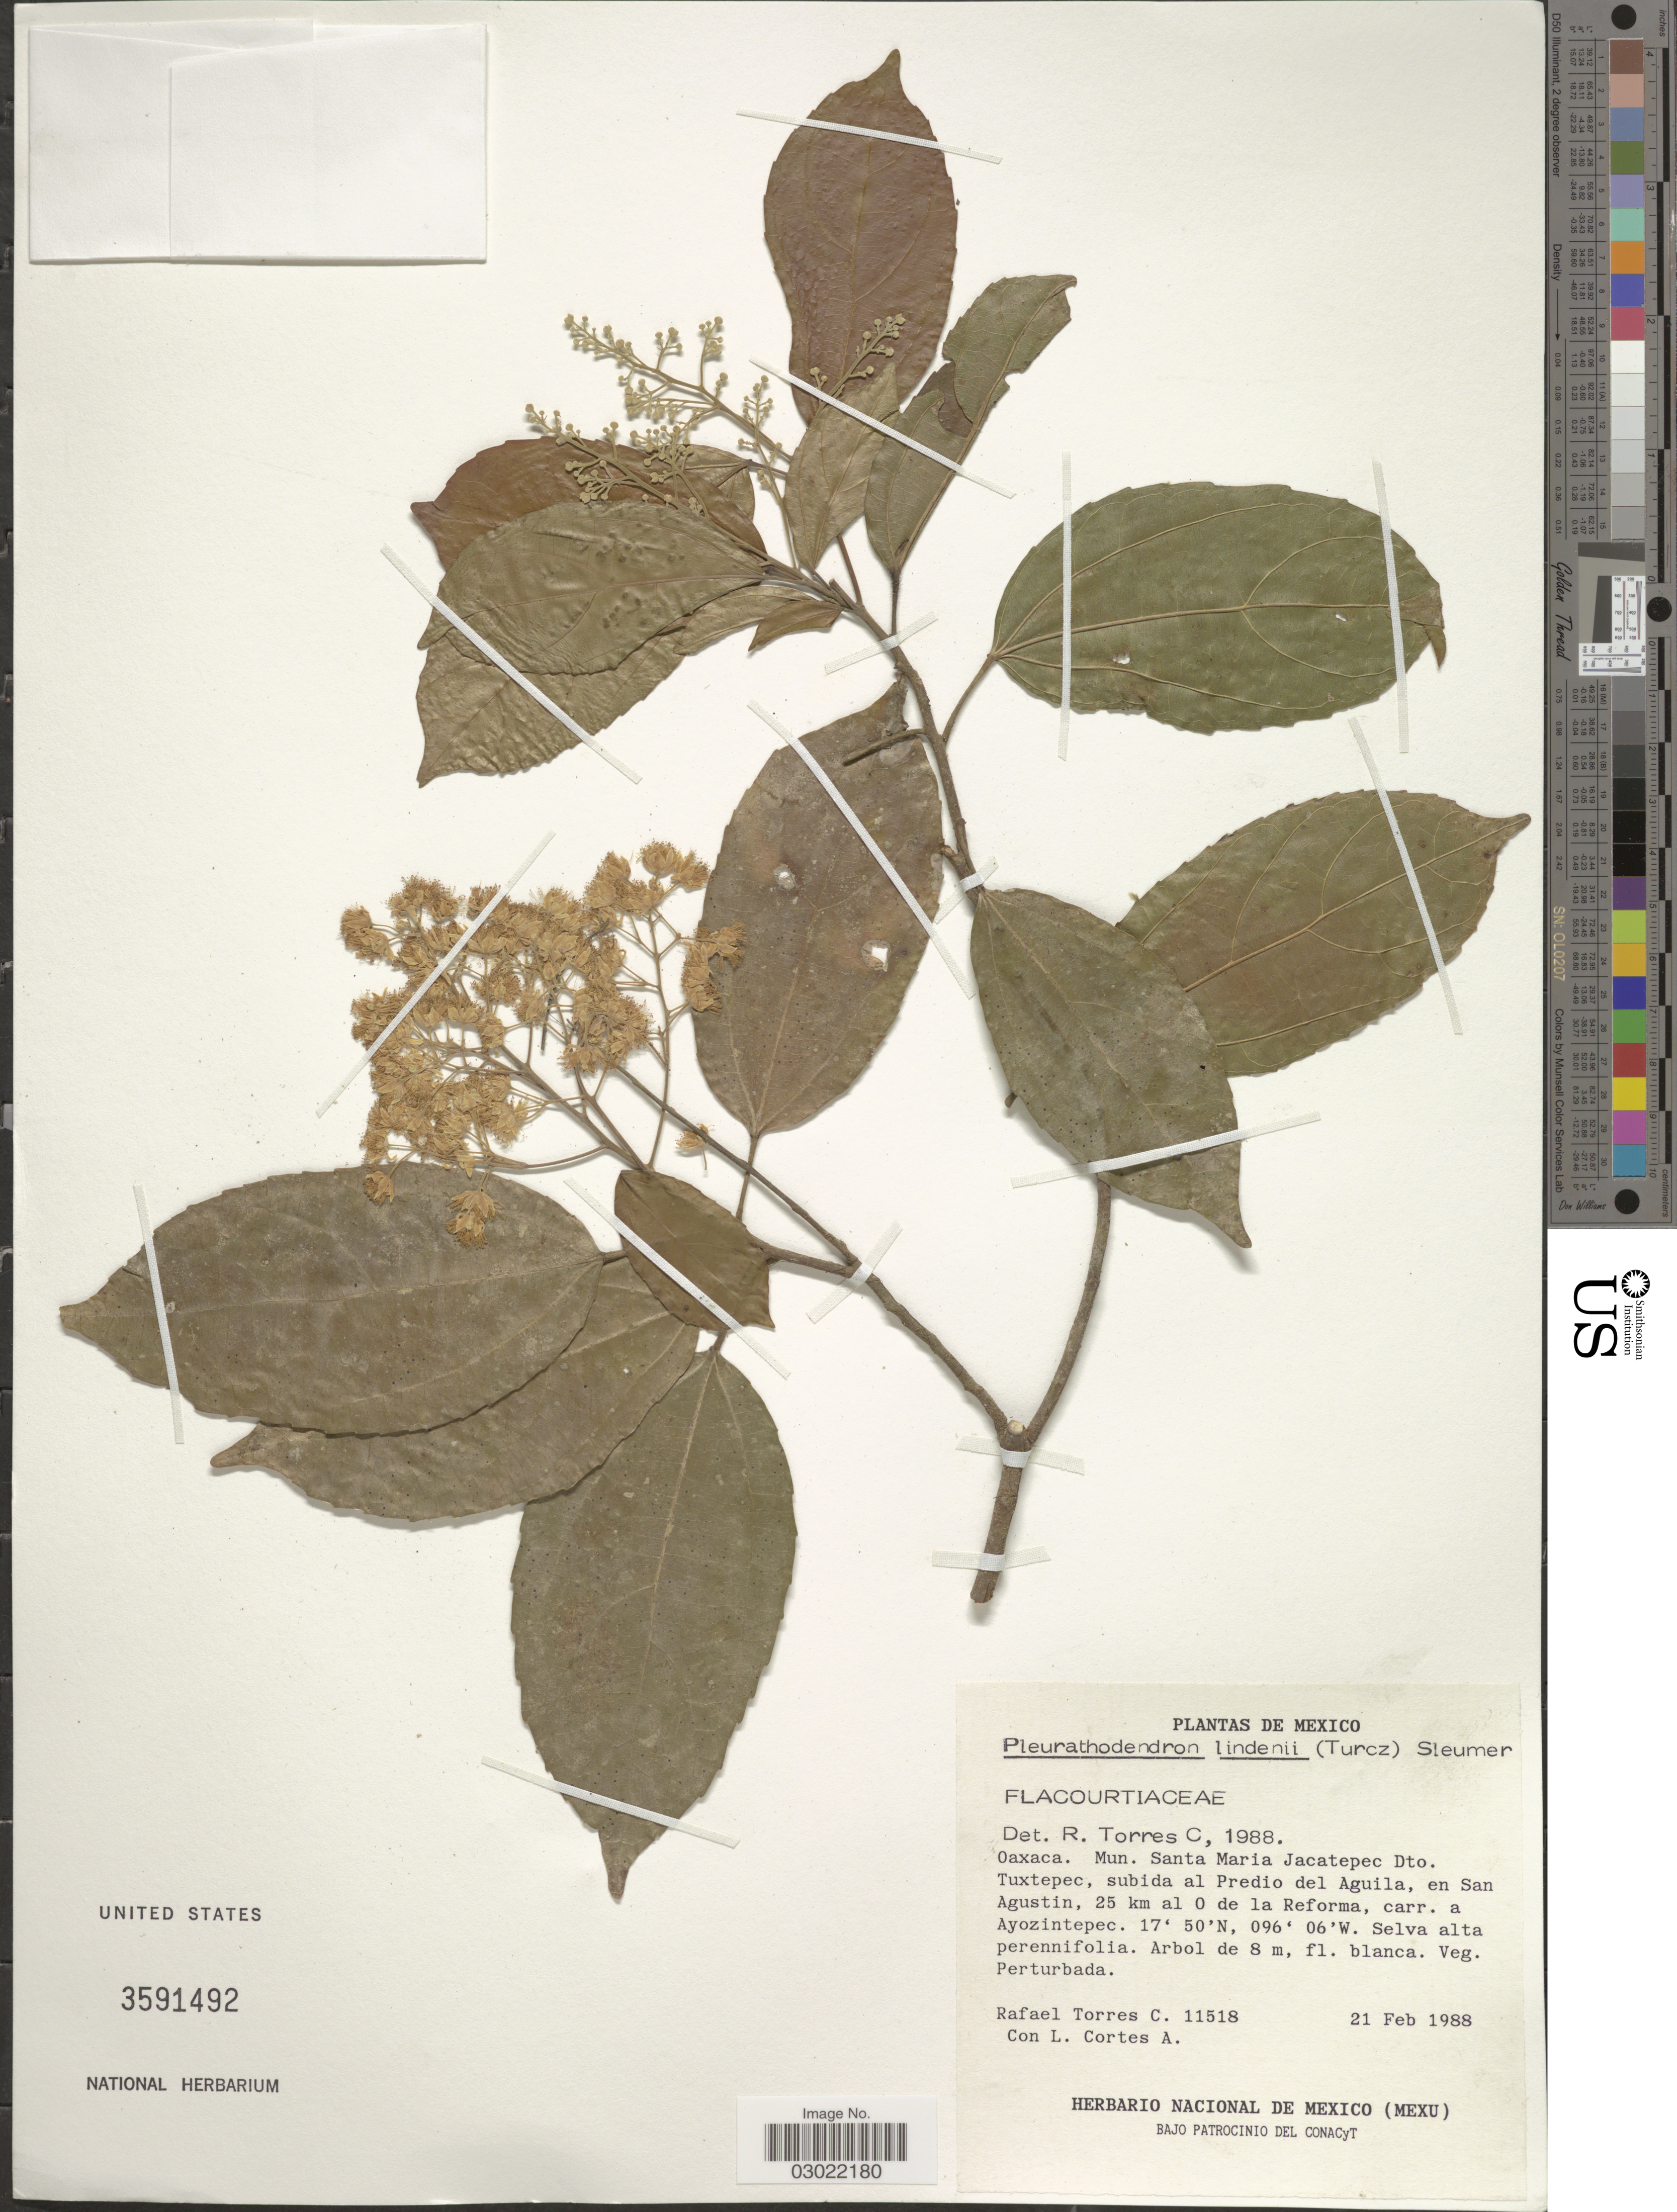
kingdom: Plantae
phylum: Tracheophyta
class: Magnoliopsida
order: Malpighiales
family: Salicaceae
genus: Pleuranthodendron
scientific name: Pleuranthodendron lindenii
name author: (Turcz.) Sleumer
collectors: R. Torres C. & L. Cortes-A.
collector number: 11518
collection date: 1988-02-21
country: Mexico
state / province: Oaxaca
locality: Mun. Santa Maria Jacatapec Dto. Tuxtepec, subida al Predio del Aguila, en San Agustin, 25 km al O de la Reforma, carr. a Ayozintepec.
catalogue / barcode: US 3591492